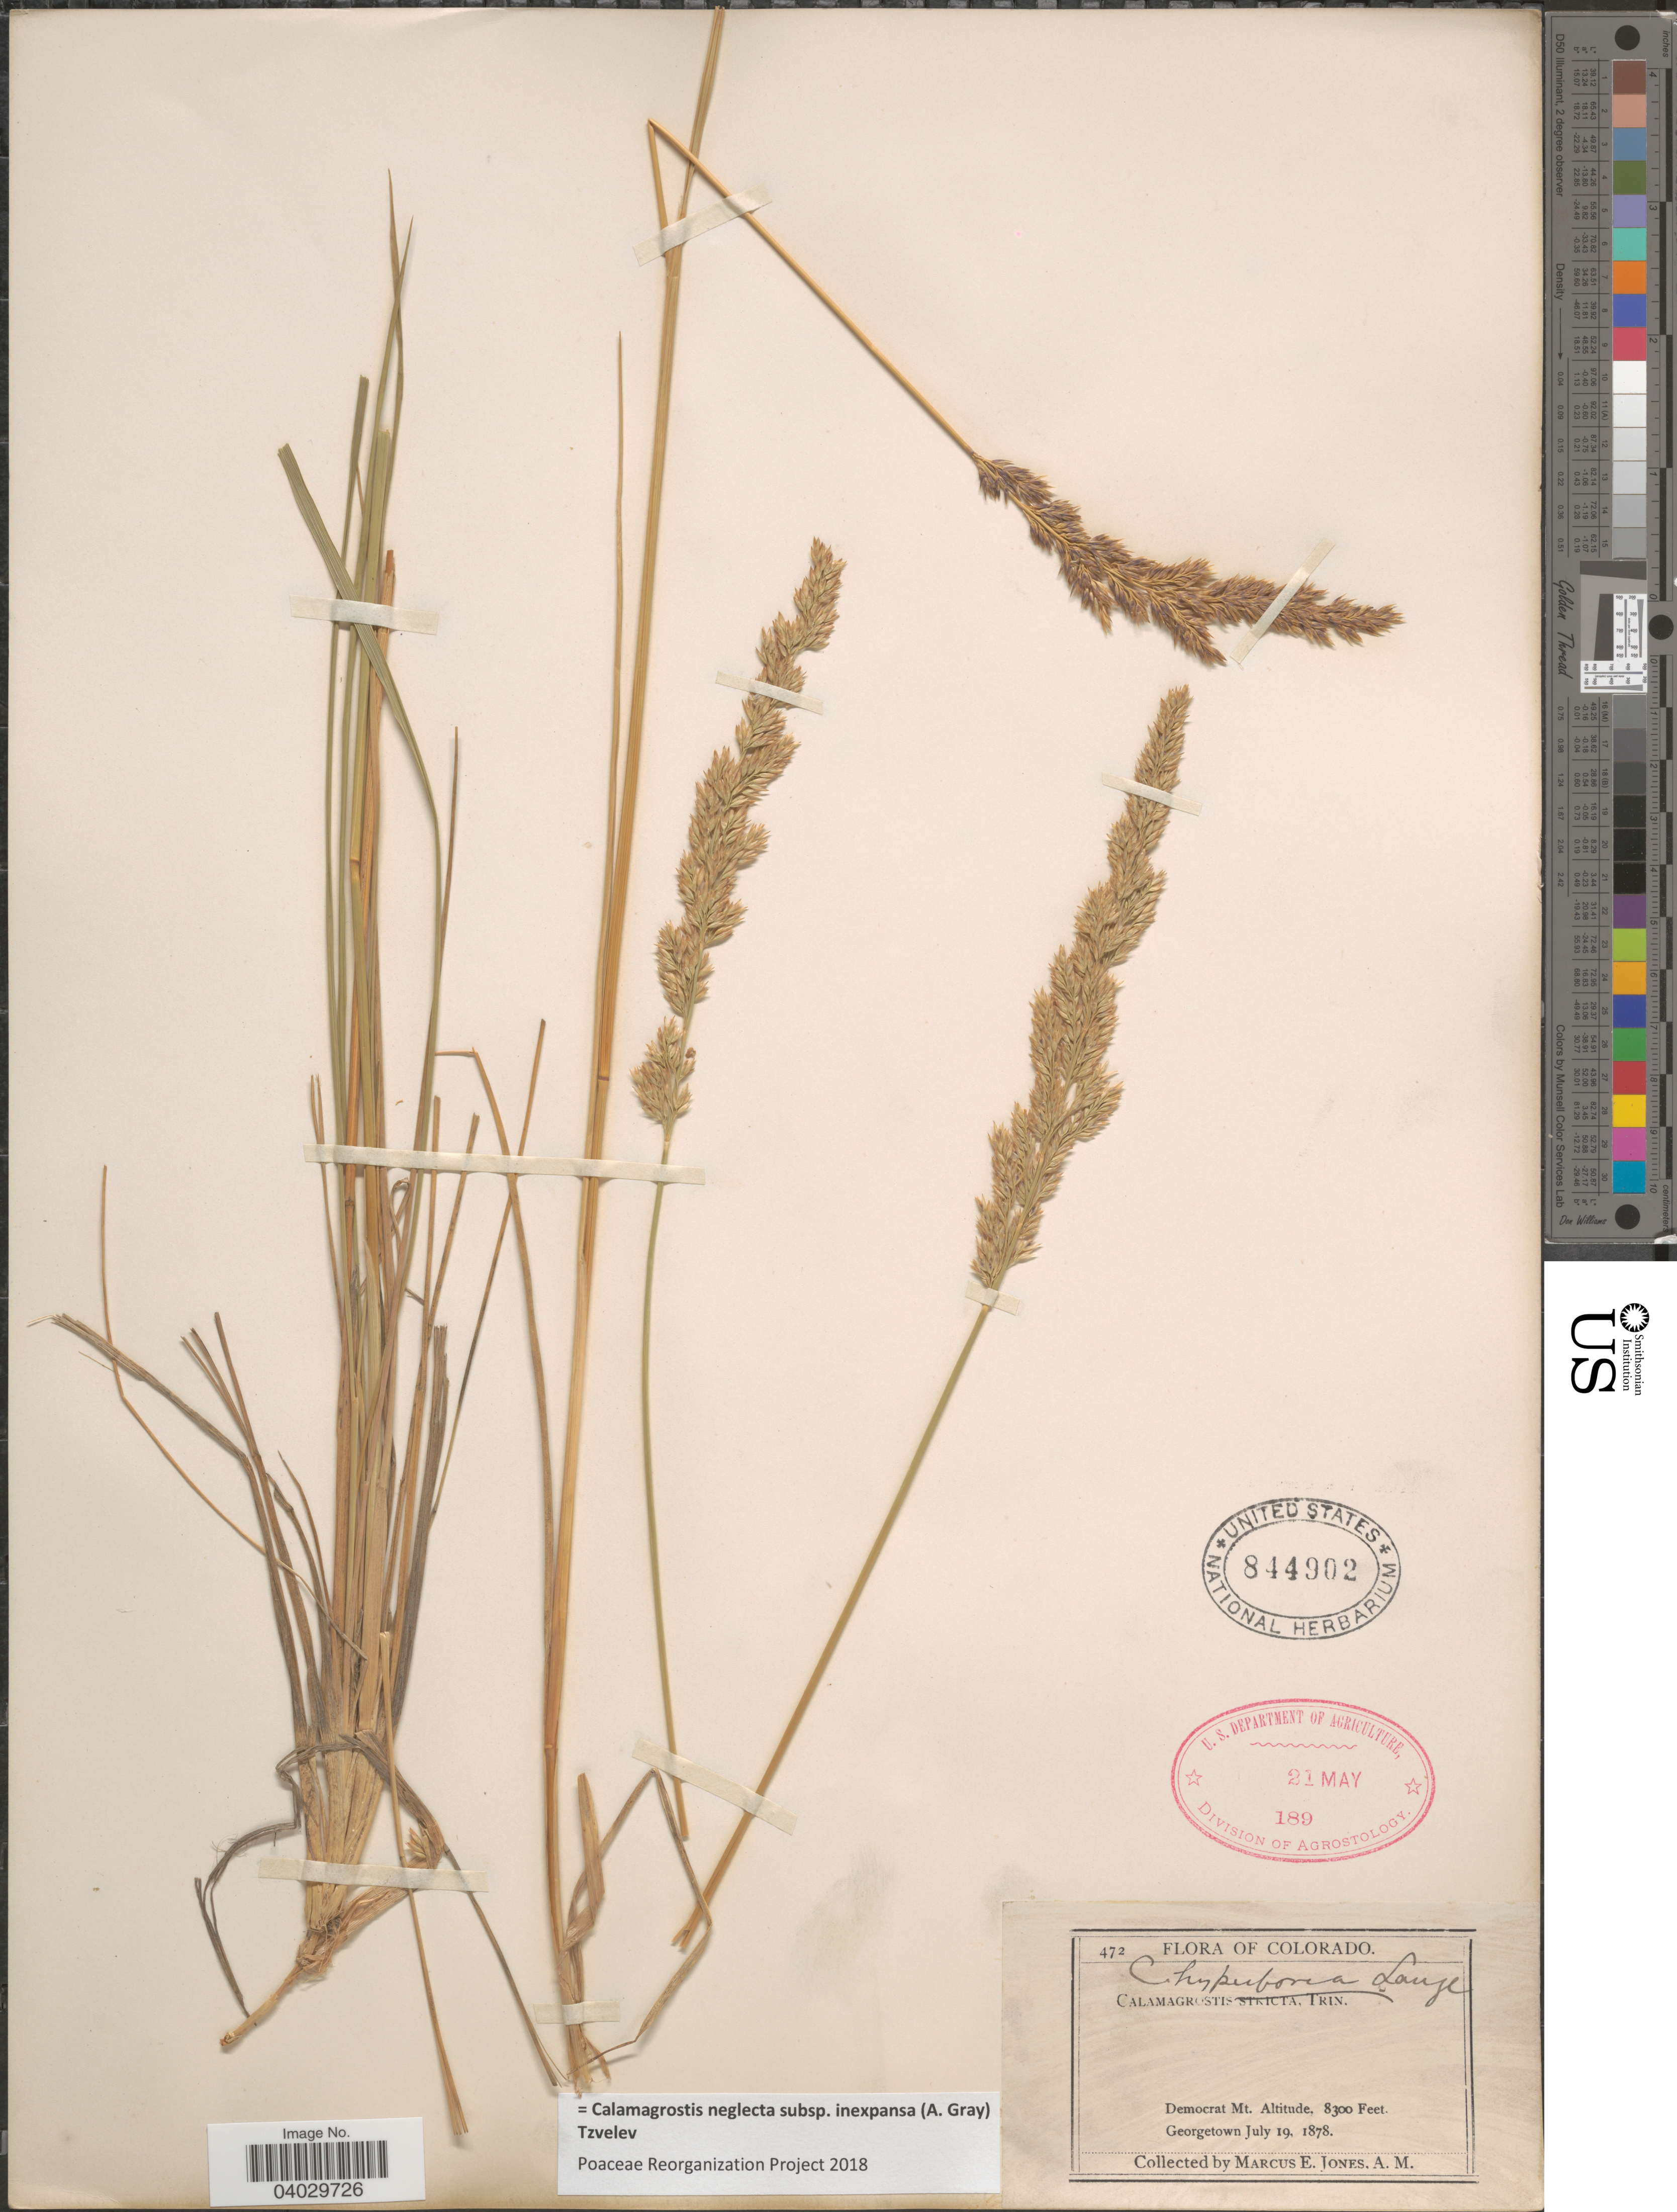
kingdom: Plantae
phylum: Tracheophyta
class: Liliopsida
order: Poales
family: Poaceae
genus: Calamagrostis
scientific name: Calamagrostis neglecta subsp. inexpansa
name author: (A. Gray) Tzvelev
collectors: M. E. Jones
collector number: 472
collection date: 1878-07-19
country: United States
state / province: Colorado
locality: Democrat Mt. Georgetown.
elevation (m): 2530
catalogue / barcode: US 844902